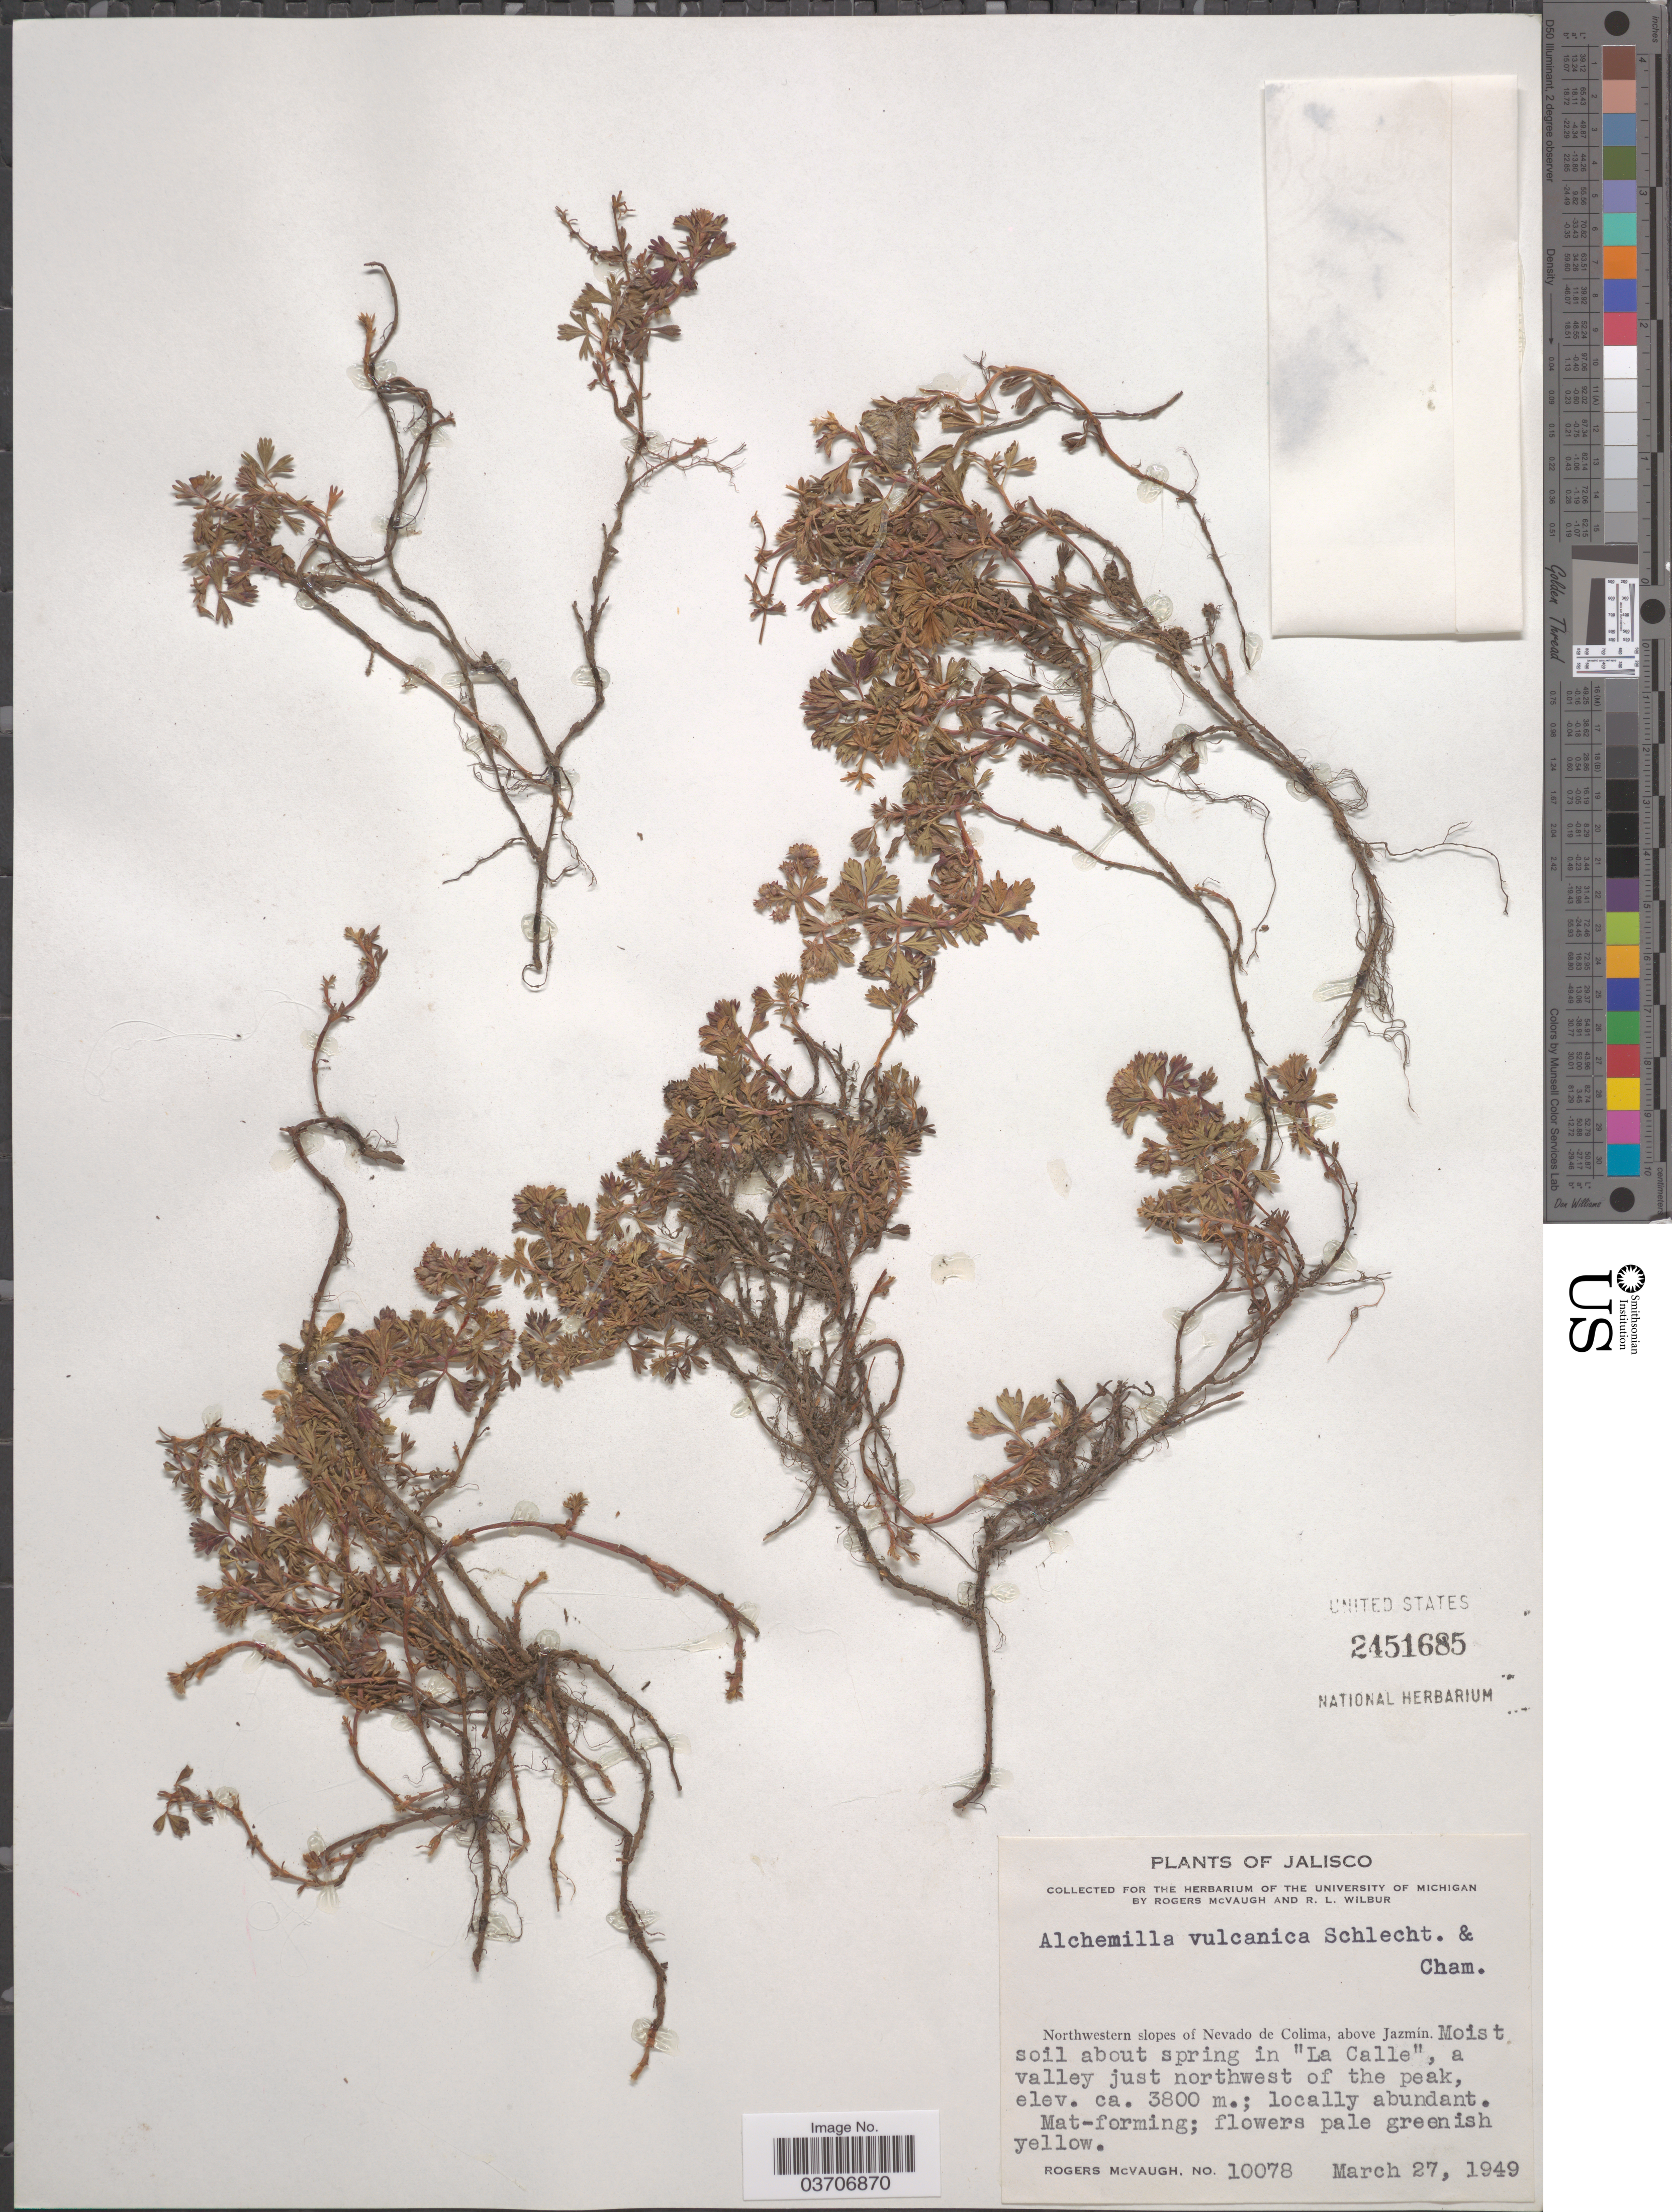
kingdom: Plantae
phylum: Tracheophyta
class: Magnoliopsida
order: Rosales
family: Rosaceae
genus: Lachemilla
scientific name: Lachemilla vulcanica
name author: (Cham. & Schltdl.) Rydb.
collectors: R. McVaugh & R. L. Wilbur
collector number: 10078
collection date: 1949-03-27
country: Mexico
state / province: Jalisco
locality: Northwestern slopes of Nevado de Colima, above Jazmín. In "La Calle", a valley just northwest of the peak.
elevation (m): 3800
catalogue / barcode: US 2451685